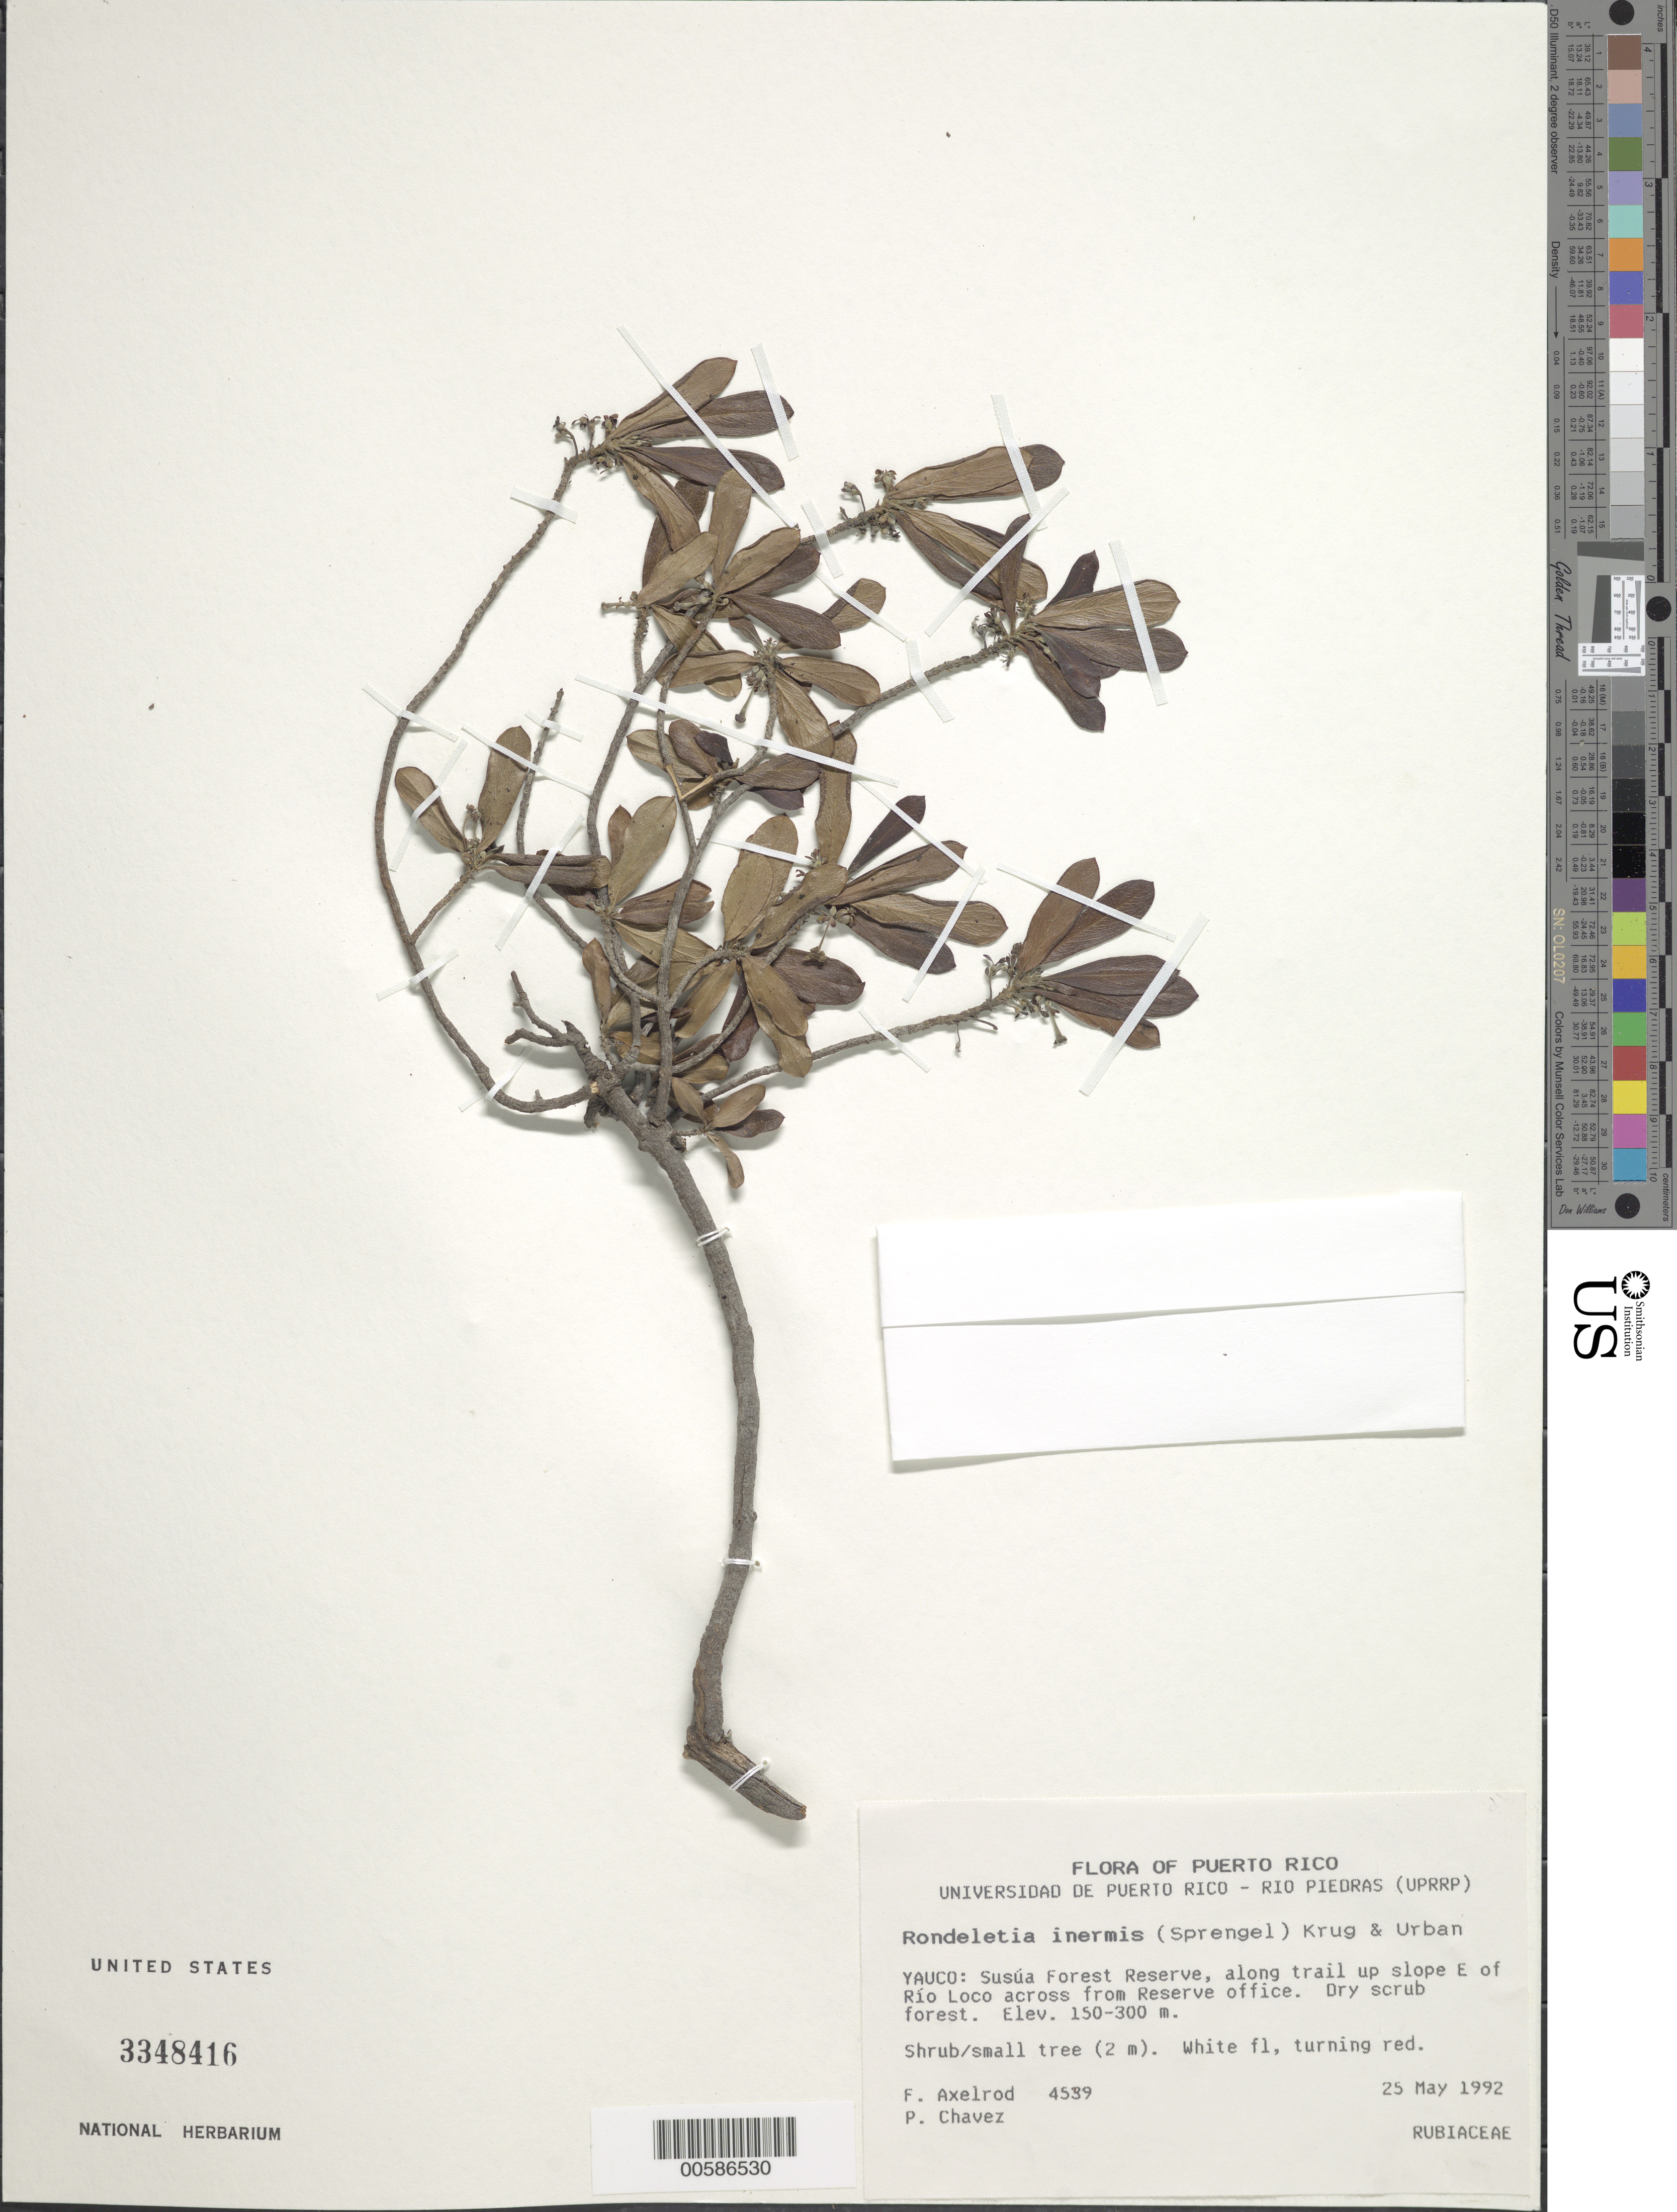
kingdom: Plantae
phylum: Tracheophyta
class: Magnoliopsida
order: Gentianales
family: Rubiaceae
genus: Rondeletia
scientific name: Rondeletia inermis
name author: (Spreng.) Krug & Urb.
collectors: F. S. Axelrod & P. Chavez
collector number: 4539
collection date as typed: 25 May 1992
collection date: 1992-05-25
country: Puerto Rico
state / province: Yauco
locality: Yauco: Susúa Forest Reserve, along trail up slope E of Río Loco, across from reserve office.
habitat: Dry scrub forest.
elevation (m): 150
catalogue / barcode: US 3348416